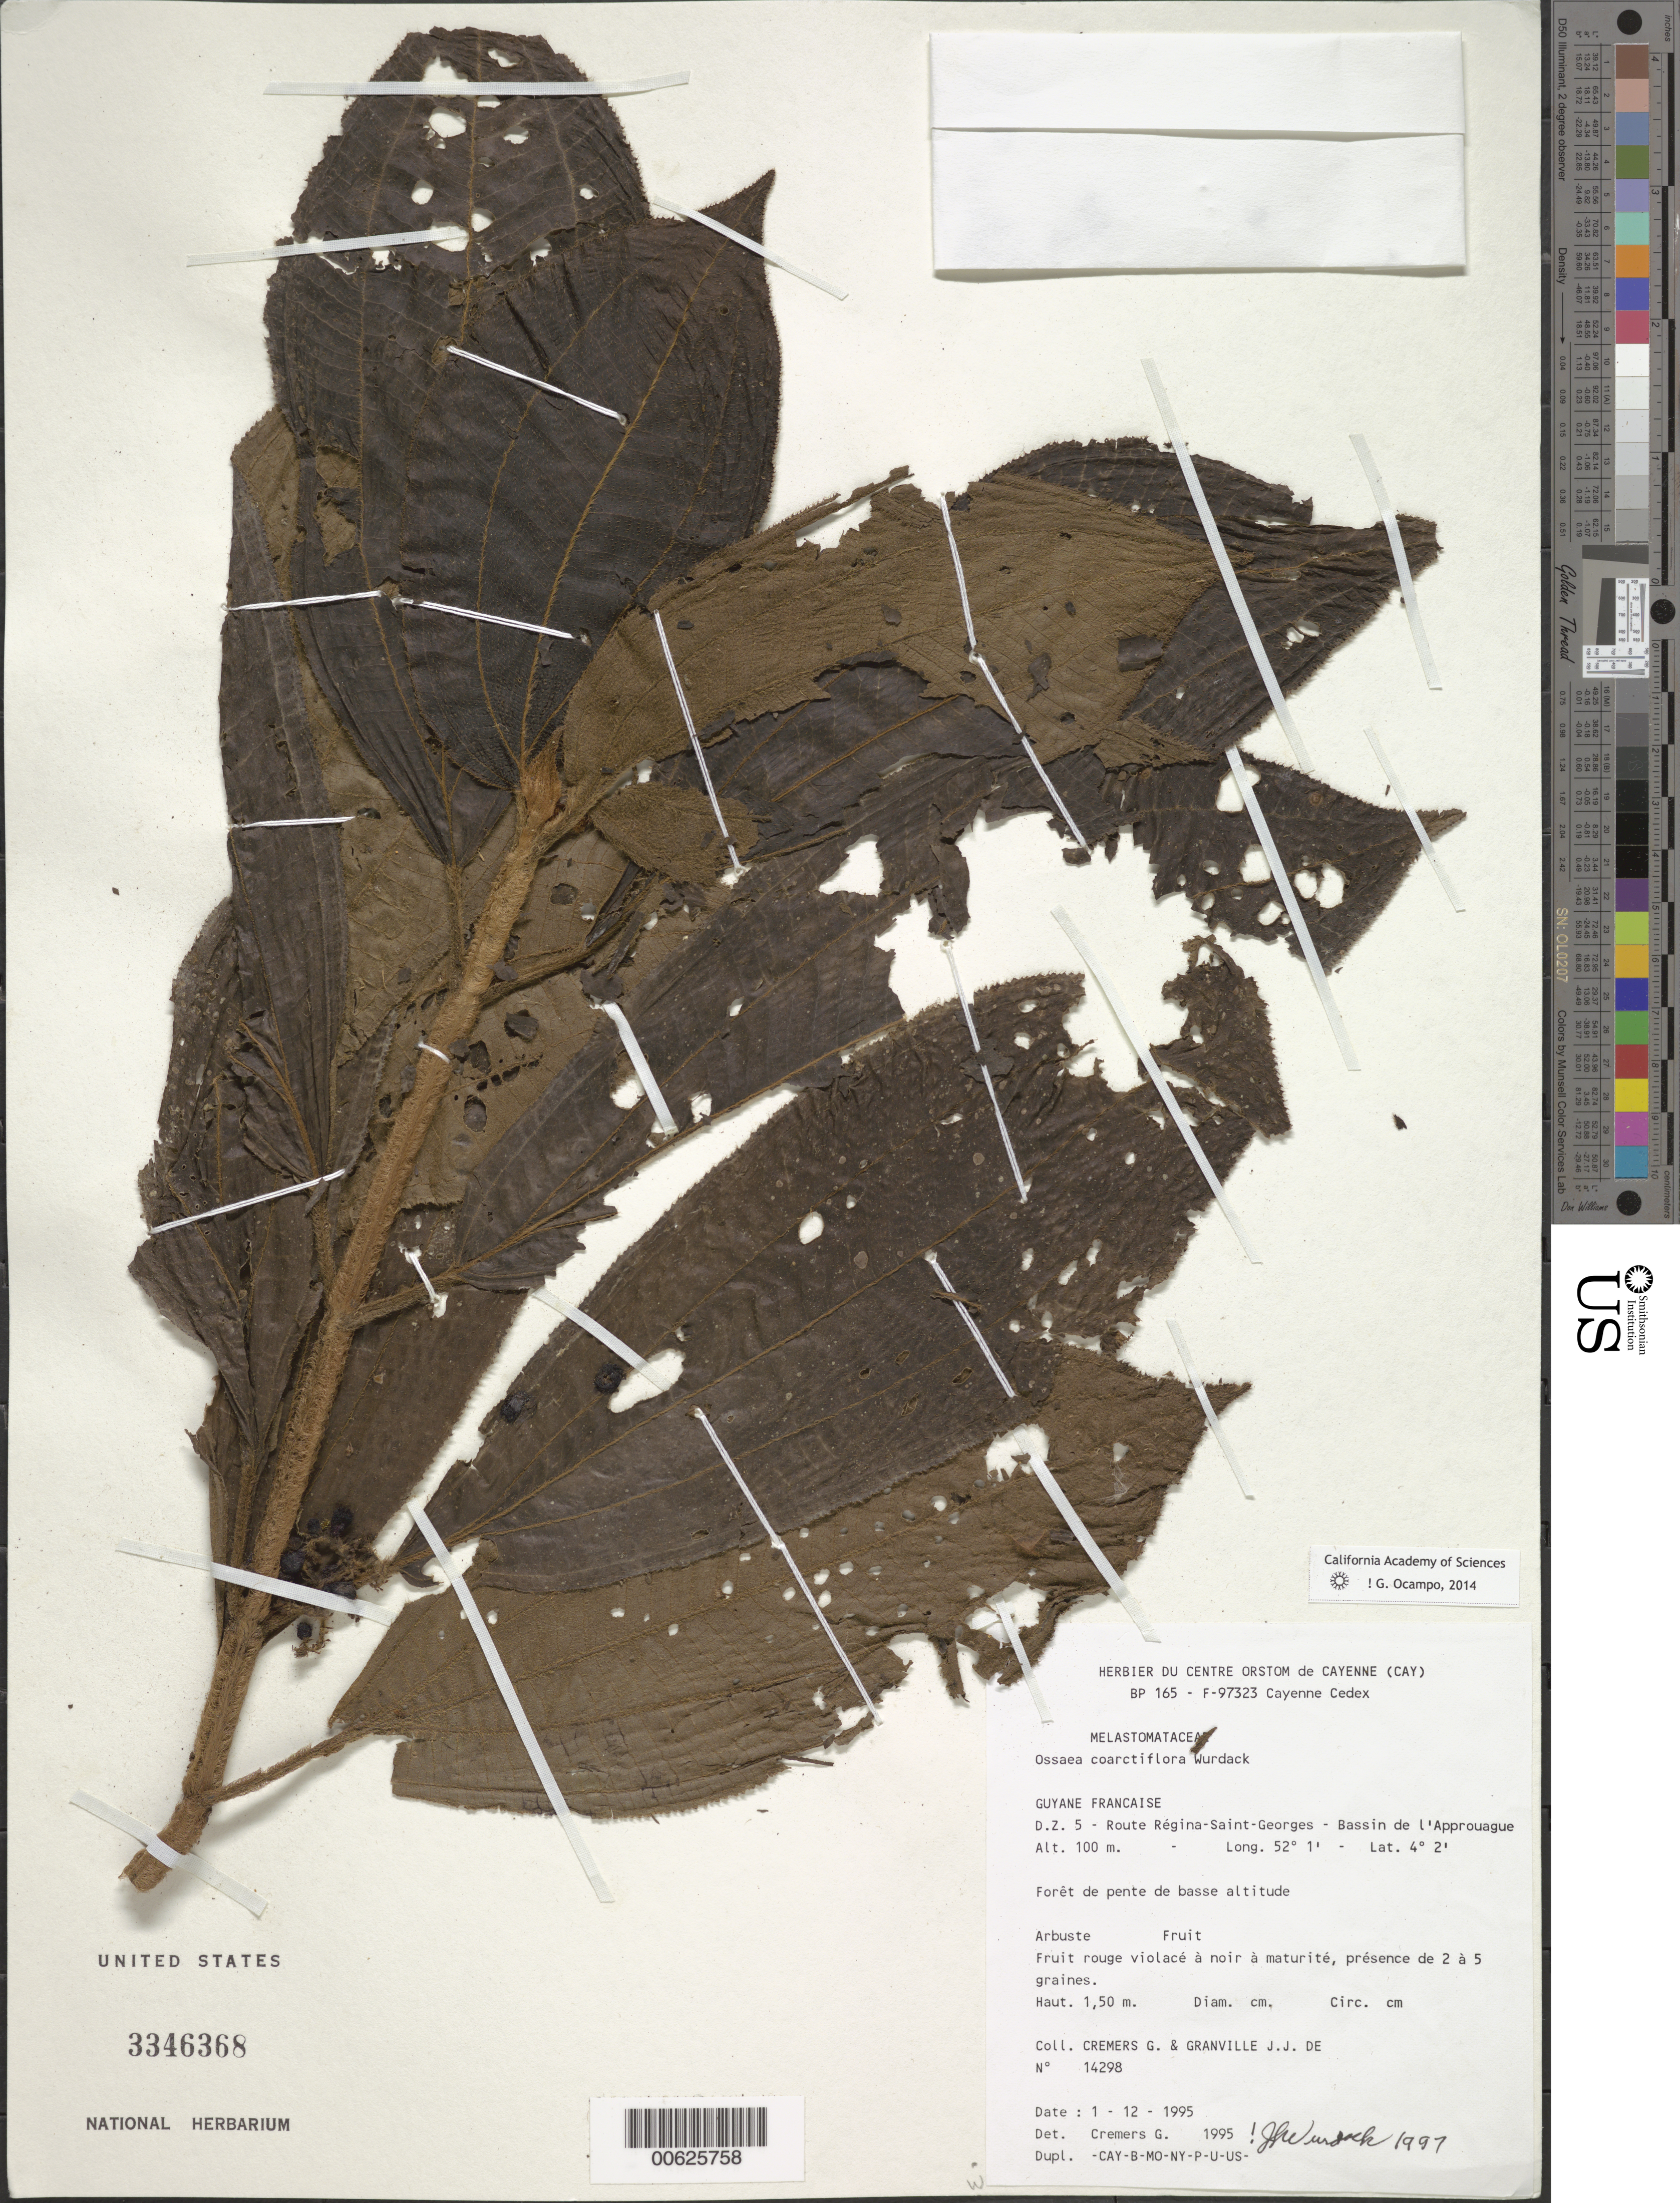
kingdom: Plantae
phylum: Tracheophyta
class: Magnoliopsida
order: Myrtales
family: Melastomataceae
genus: Ossaea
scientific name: Ossaea coarctiflora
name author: Wurdack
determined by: Wurdack, John J., (US), US (UNITED STATES)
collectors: G. Cremers & J.-J. de Granville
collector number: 14298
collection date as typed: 1-Dec-95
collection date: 1995-12-01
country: French Guiana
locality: Route Regina-Saint-Georges, D.Z. 5, Bassin de l'Approuague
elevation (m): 100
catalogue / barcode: US 3346368